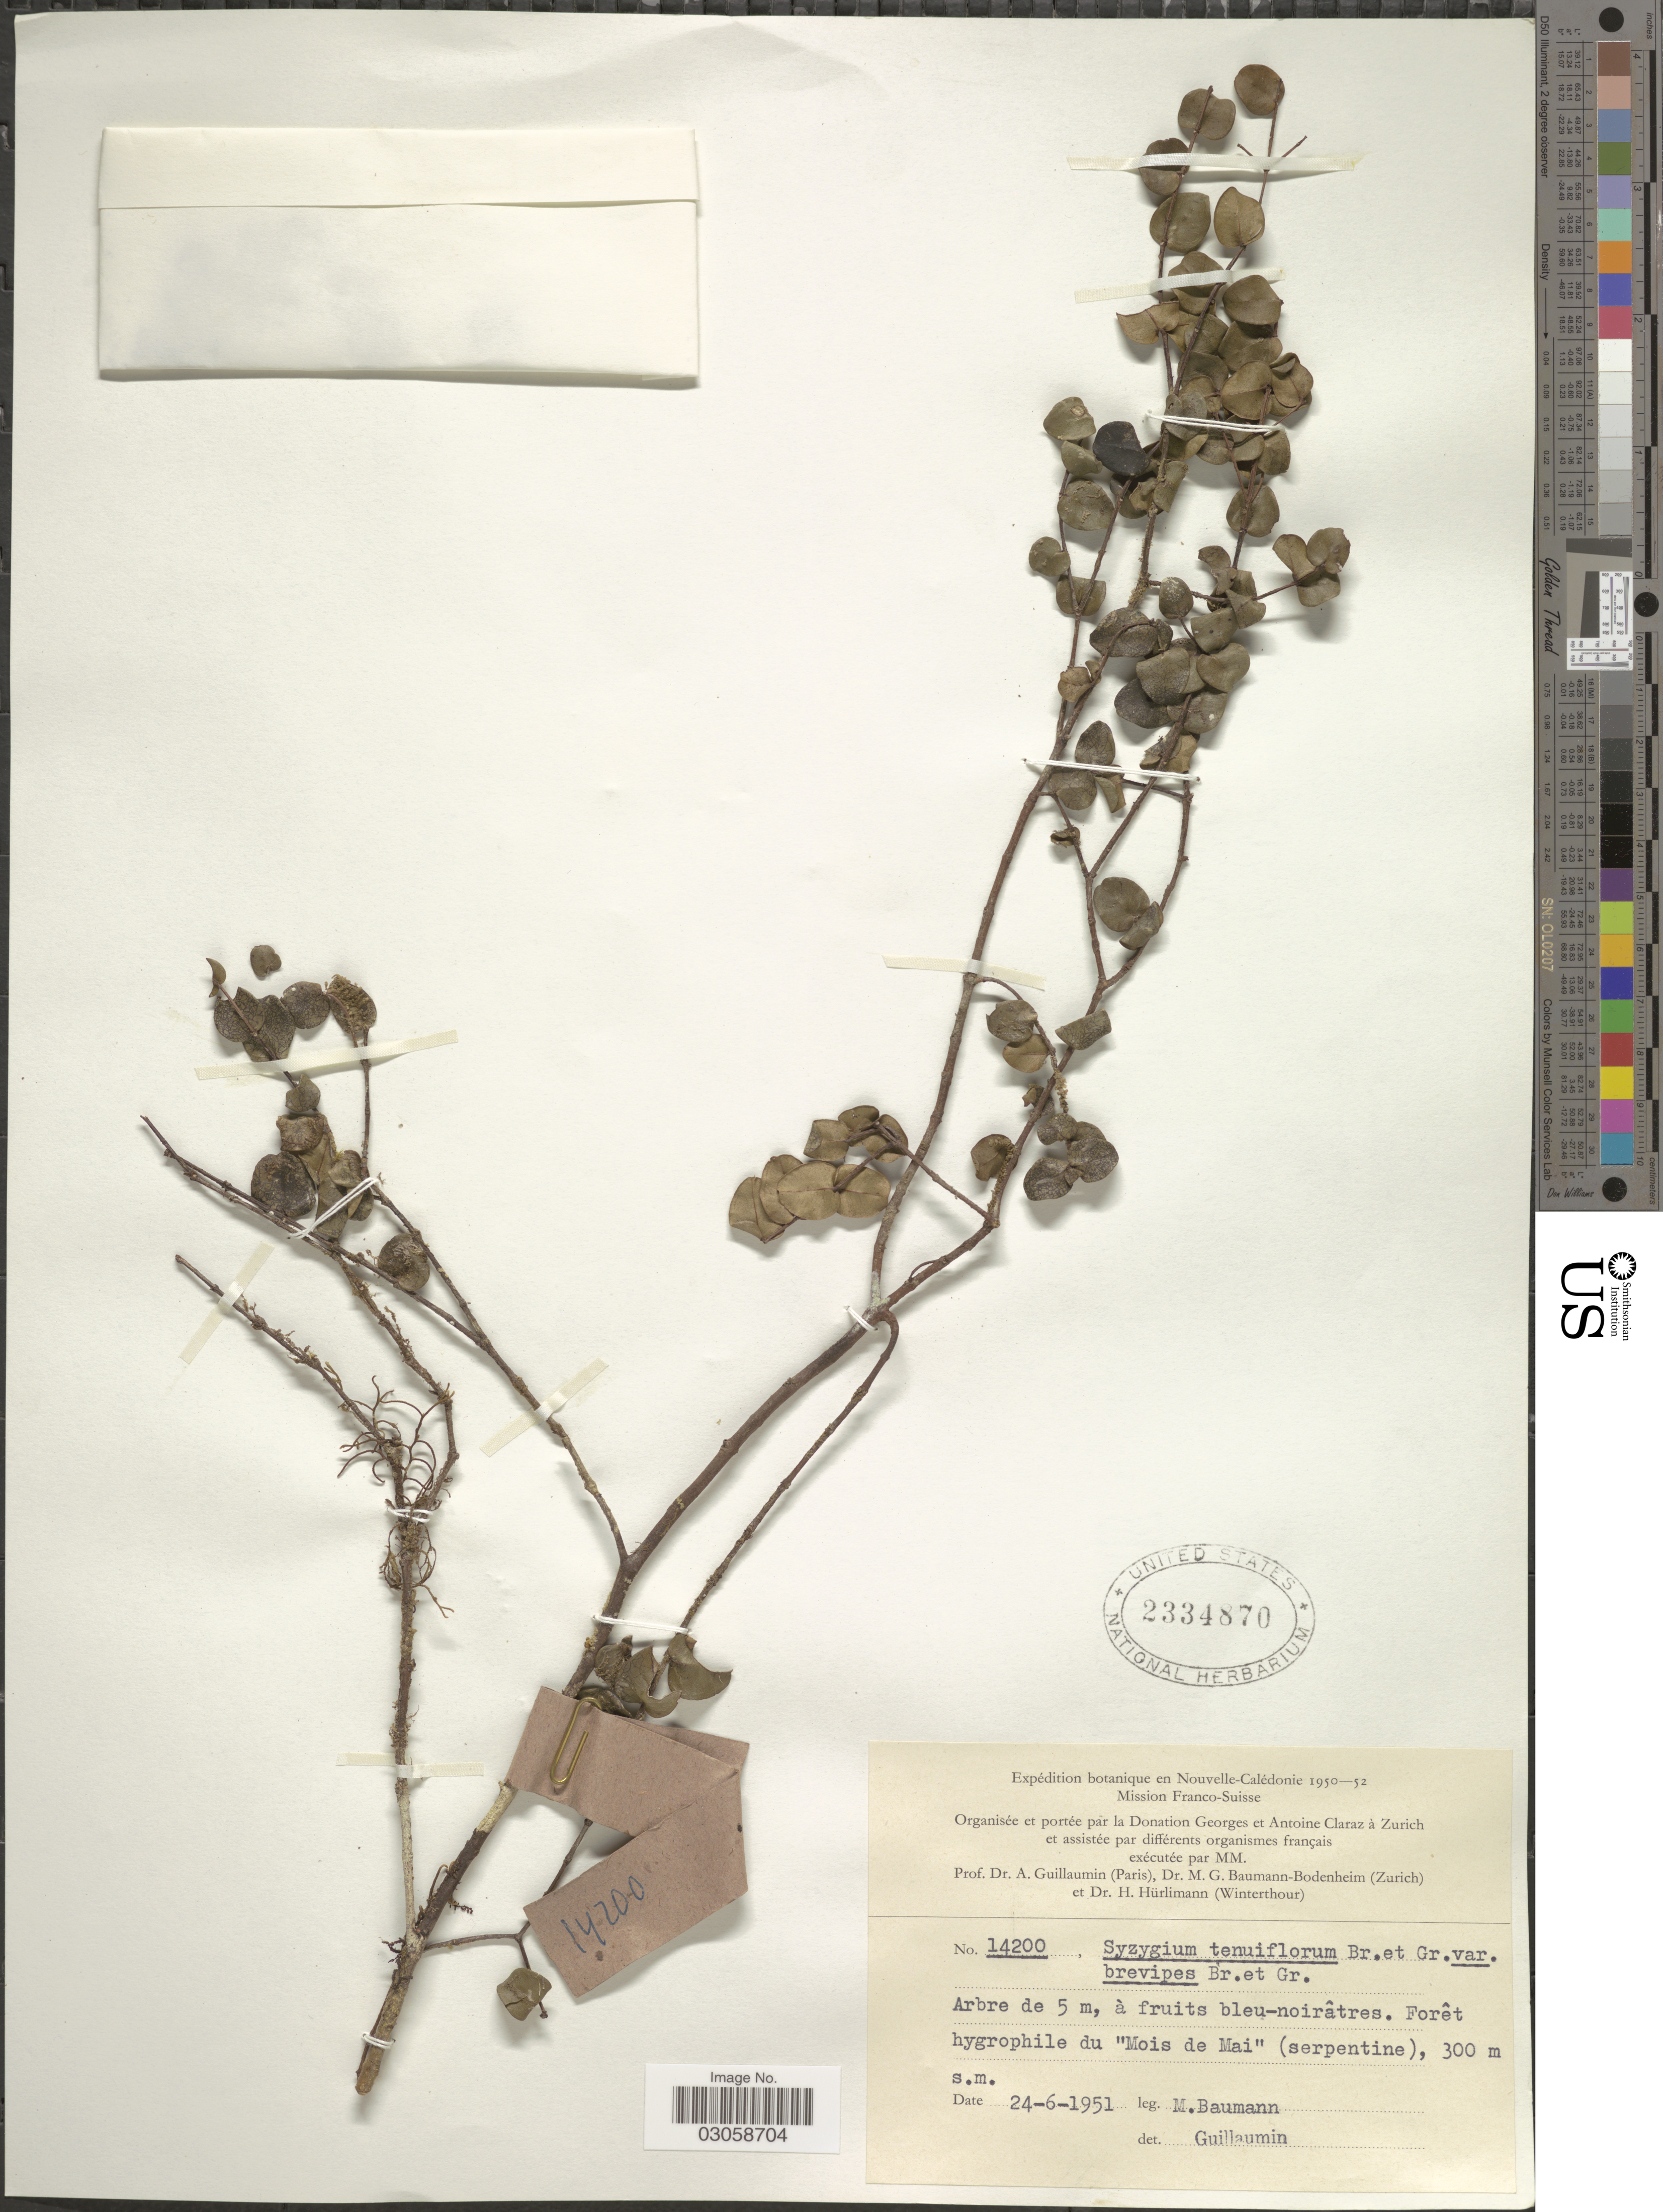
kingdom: Plantae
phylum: Tracheophyta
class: Magnoliopsida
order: Myrtales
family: Myrtaceae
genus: Syzygium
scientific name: Syzygium tenuiflorum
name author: Brongn. & Gris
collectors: M. G. Baumann-Bodenheim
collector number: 14200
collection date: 1951-06-24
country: New Caledonia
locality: Nouvelle-Calédonie. Forêt hygrophile du "Mois de Mai" (serpentine).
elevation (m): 300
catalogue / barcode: US 2334870